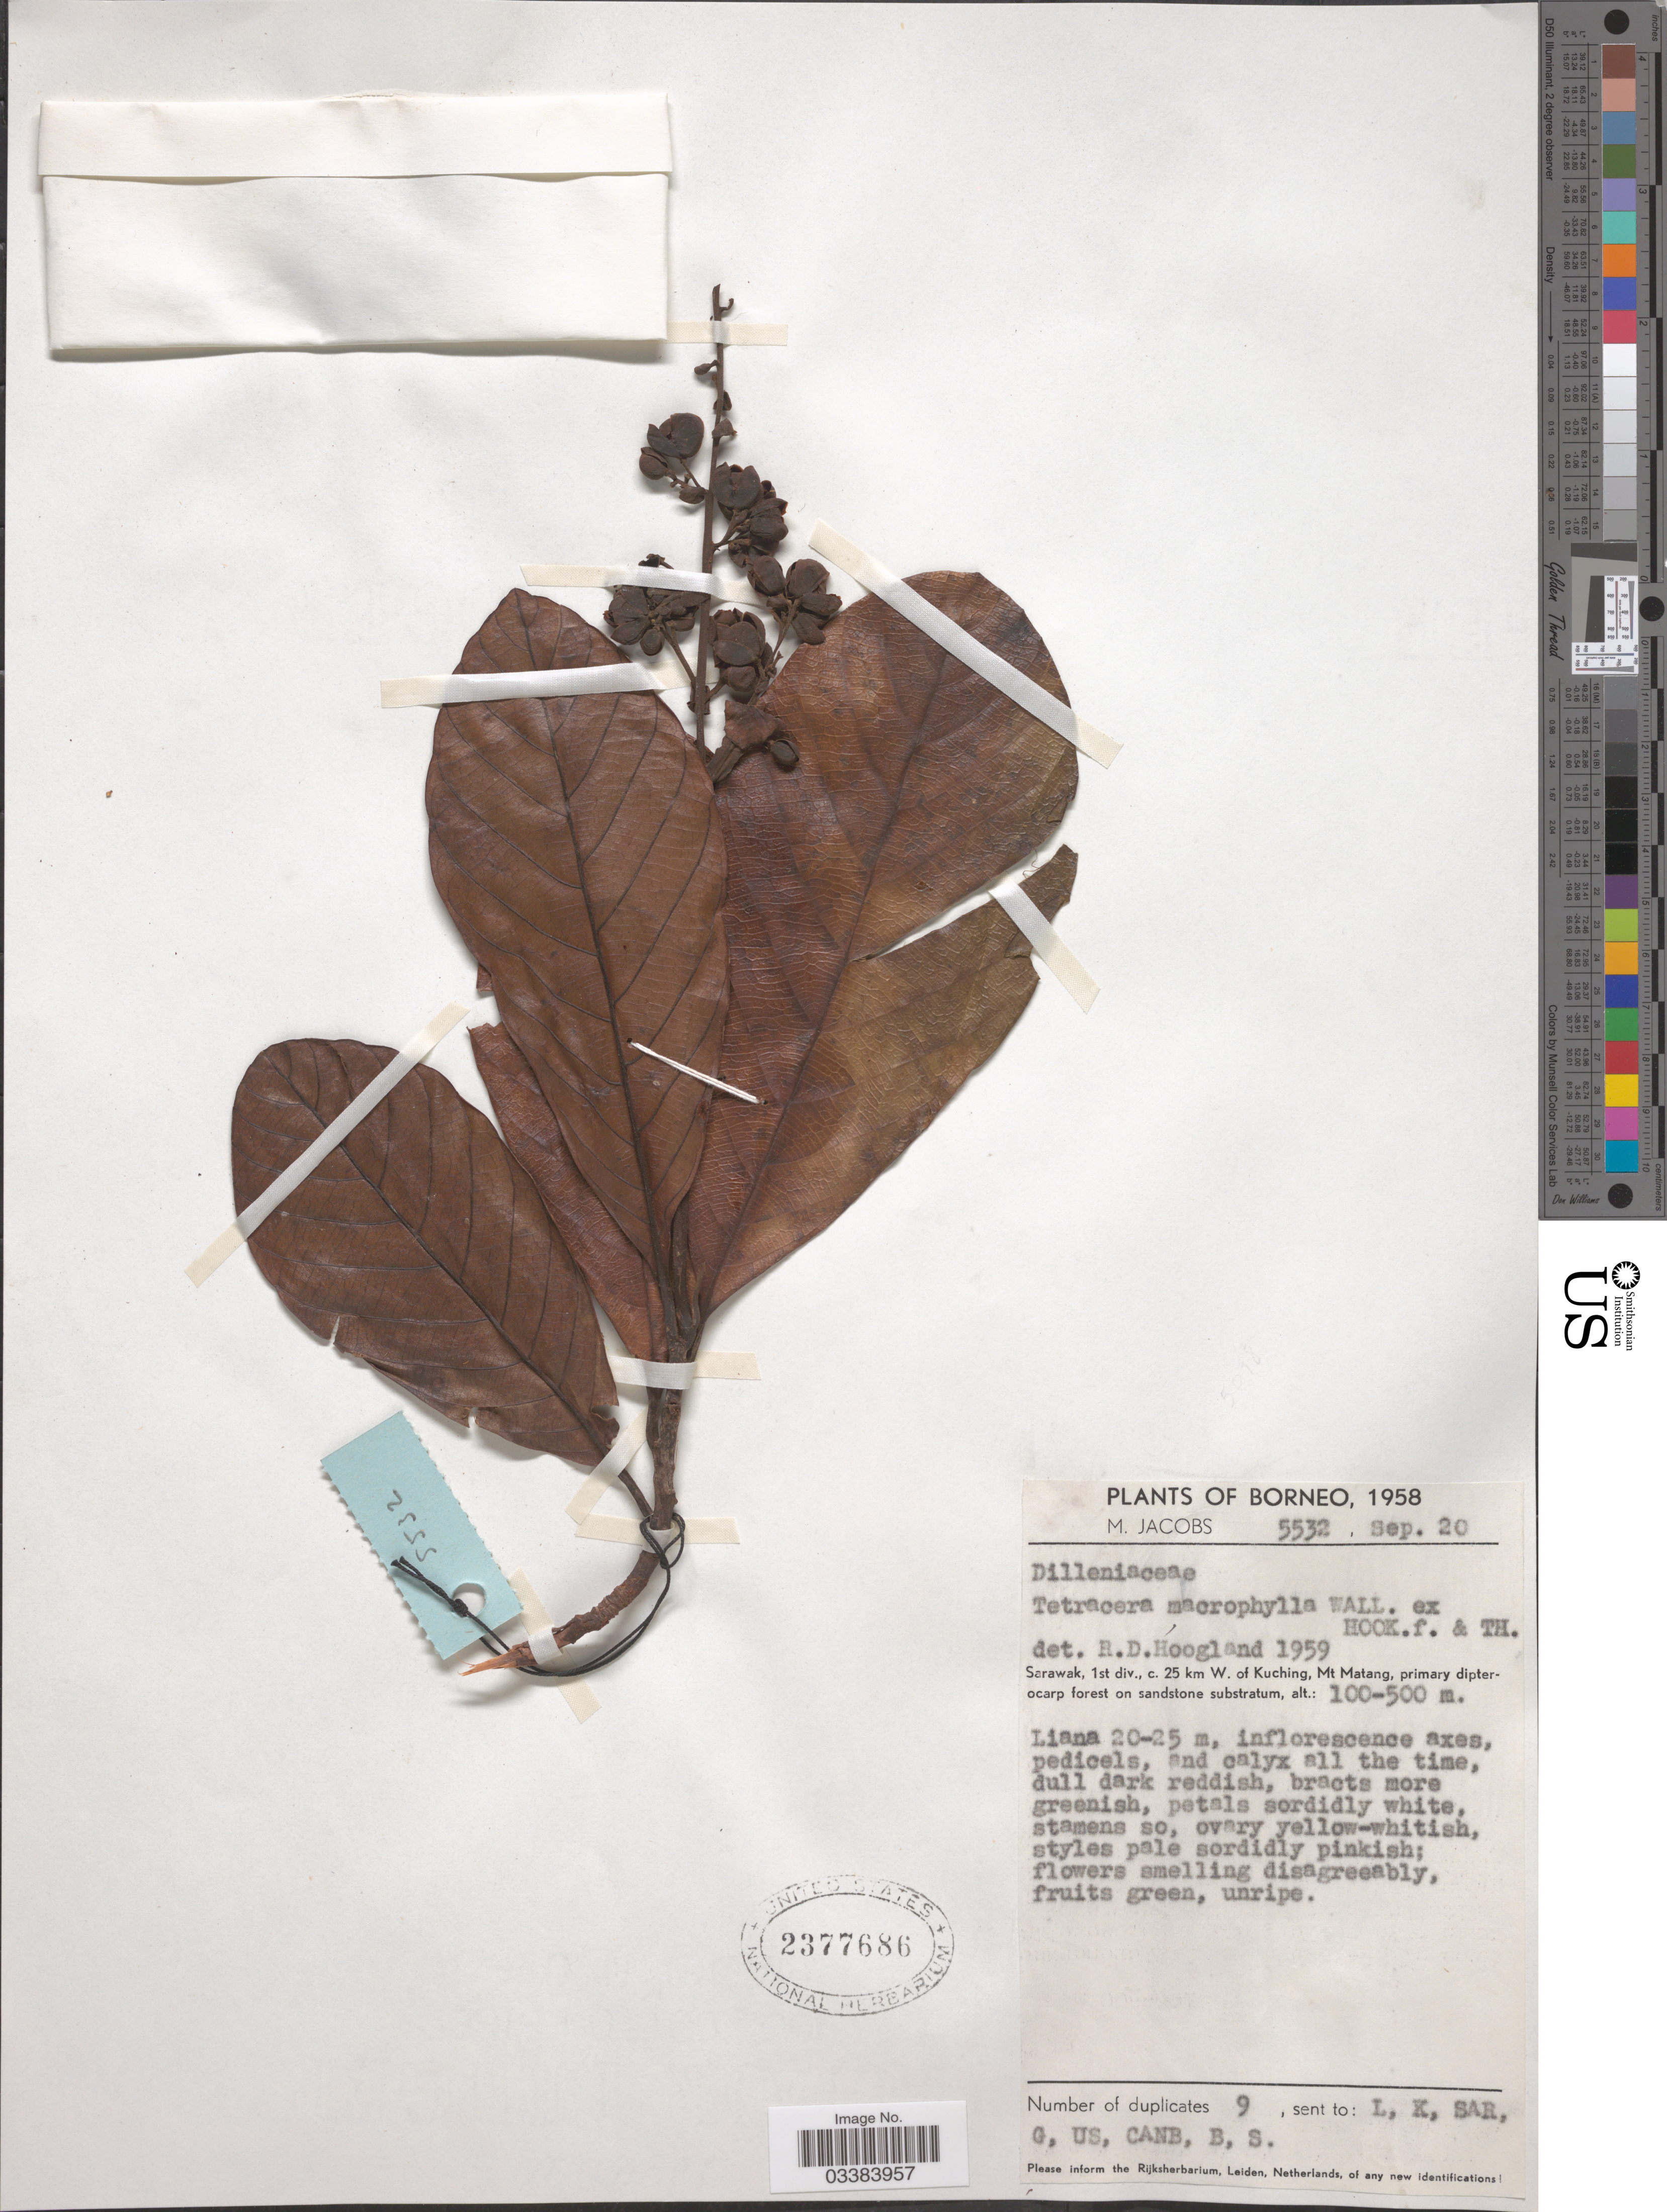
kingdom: Plantae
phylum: Tracheophyta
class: Magnoliopsida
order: Dilleniales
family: Dilleniaceae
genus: Tetracera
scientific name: Tetracera macrophylla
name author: Wall. ex Hook. f. & Thomson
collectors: M. Jacobs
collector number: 5532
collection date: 1958-09-20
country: Malaysia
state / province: Sarawak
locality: Borneo. 1st div., c. 25 km W. of Kuching, Mt Matang.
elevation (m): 100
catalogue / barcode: US 2377686